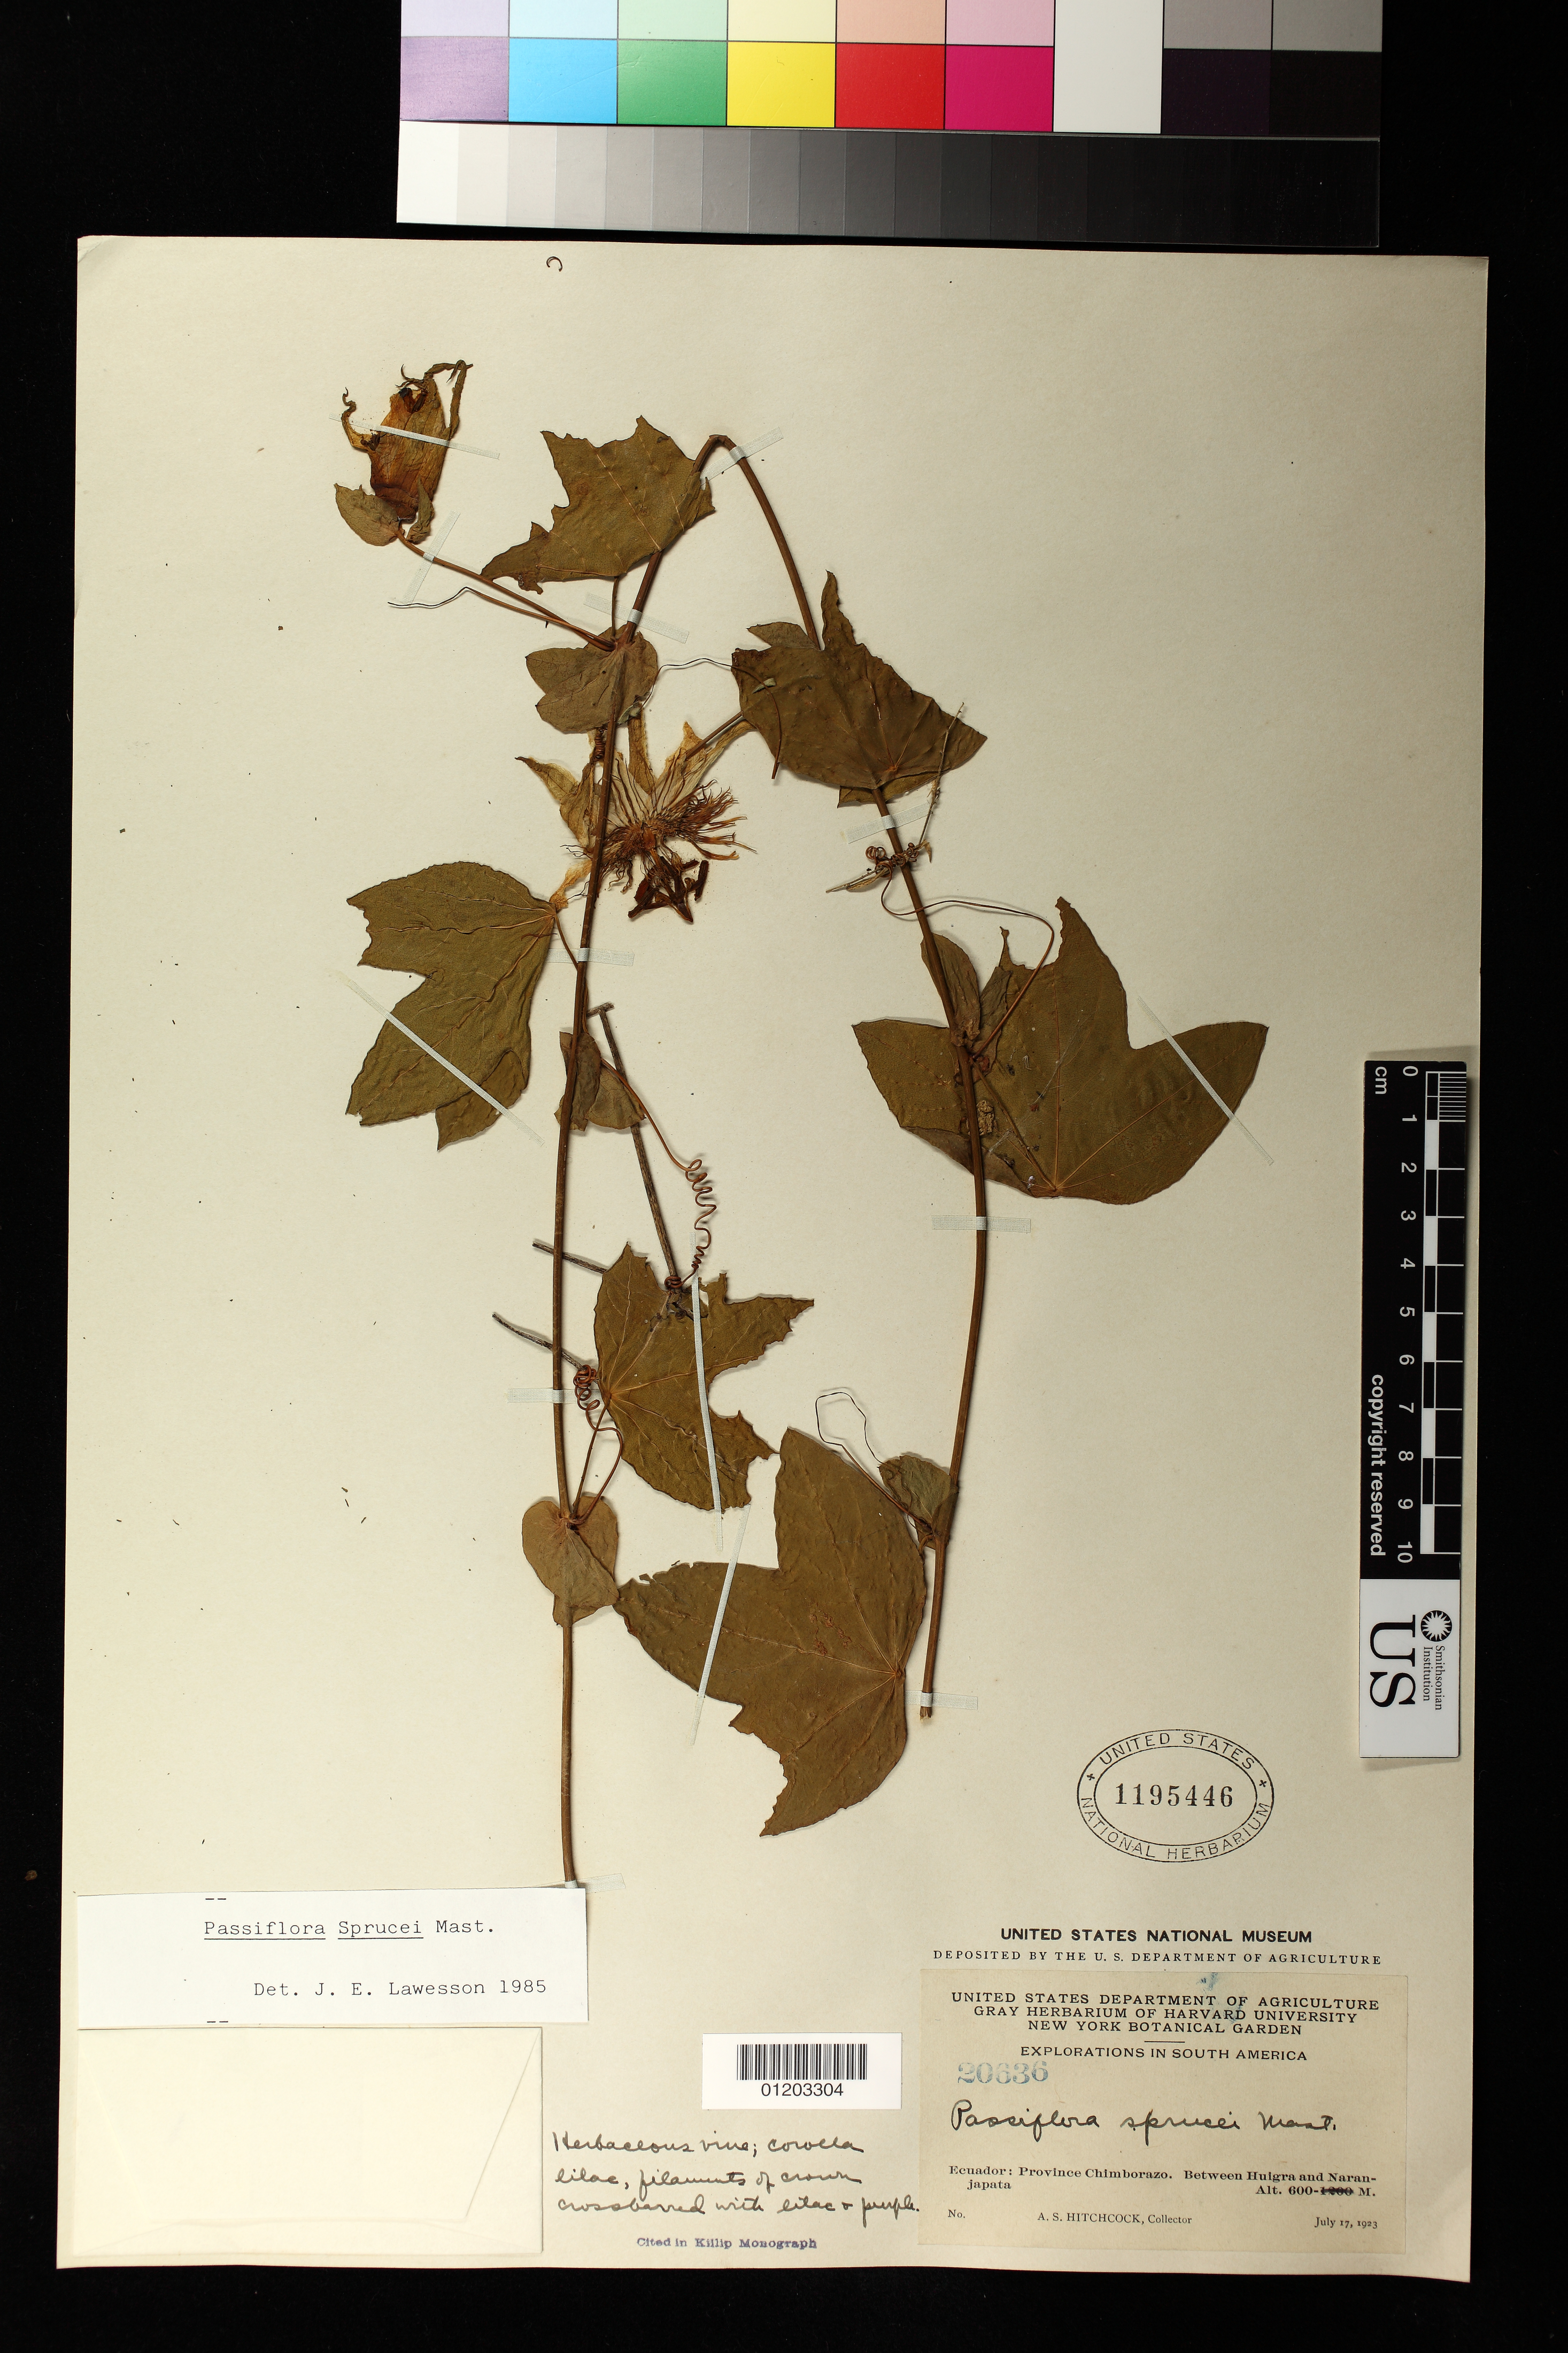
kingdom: Plantae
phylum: Tracheophyta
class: Magnoliopsida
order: Malpighiales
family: Passifloraceae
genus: Passiflora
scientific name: Passiflora sprucei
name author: Mast.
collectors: A. S. Hitchcock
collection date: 1923-07-17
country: Ecuador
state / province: Chimborazo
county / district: Alausi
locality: Between Huigra and Naranjapata.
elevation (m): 600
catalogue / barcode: US 1195446